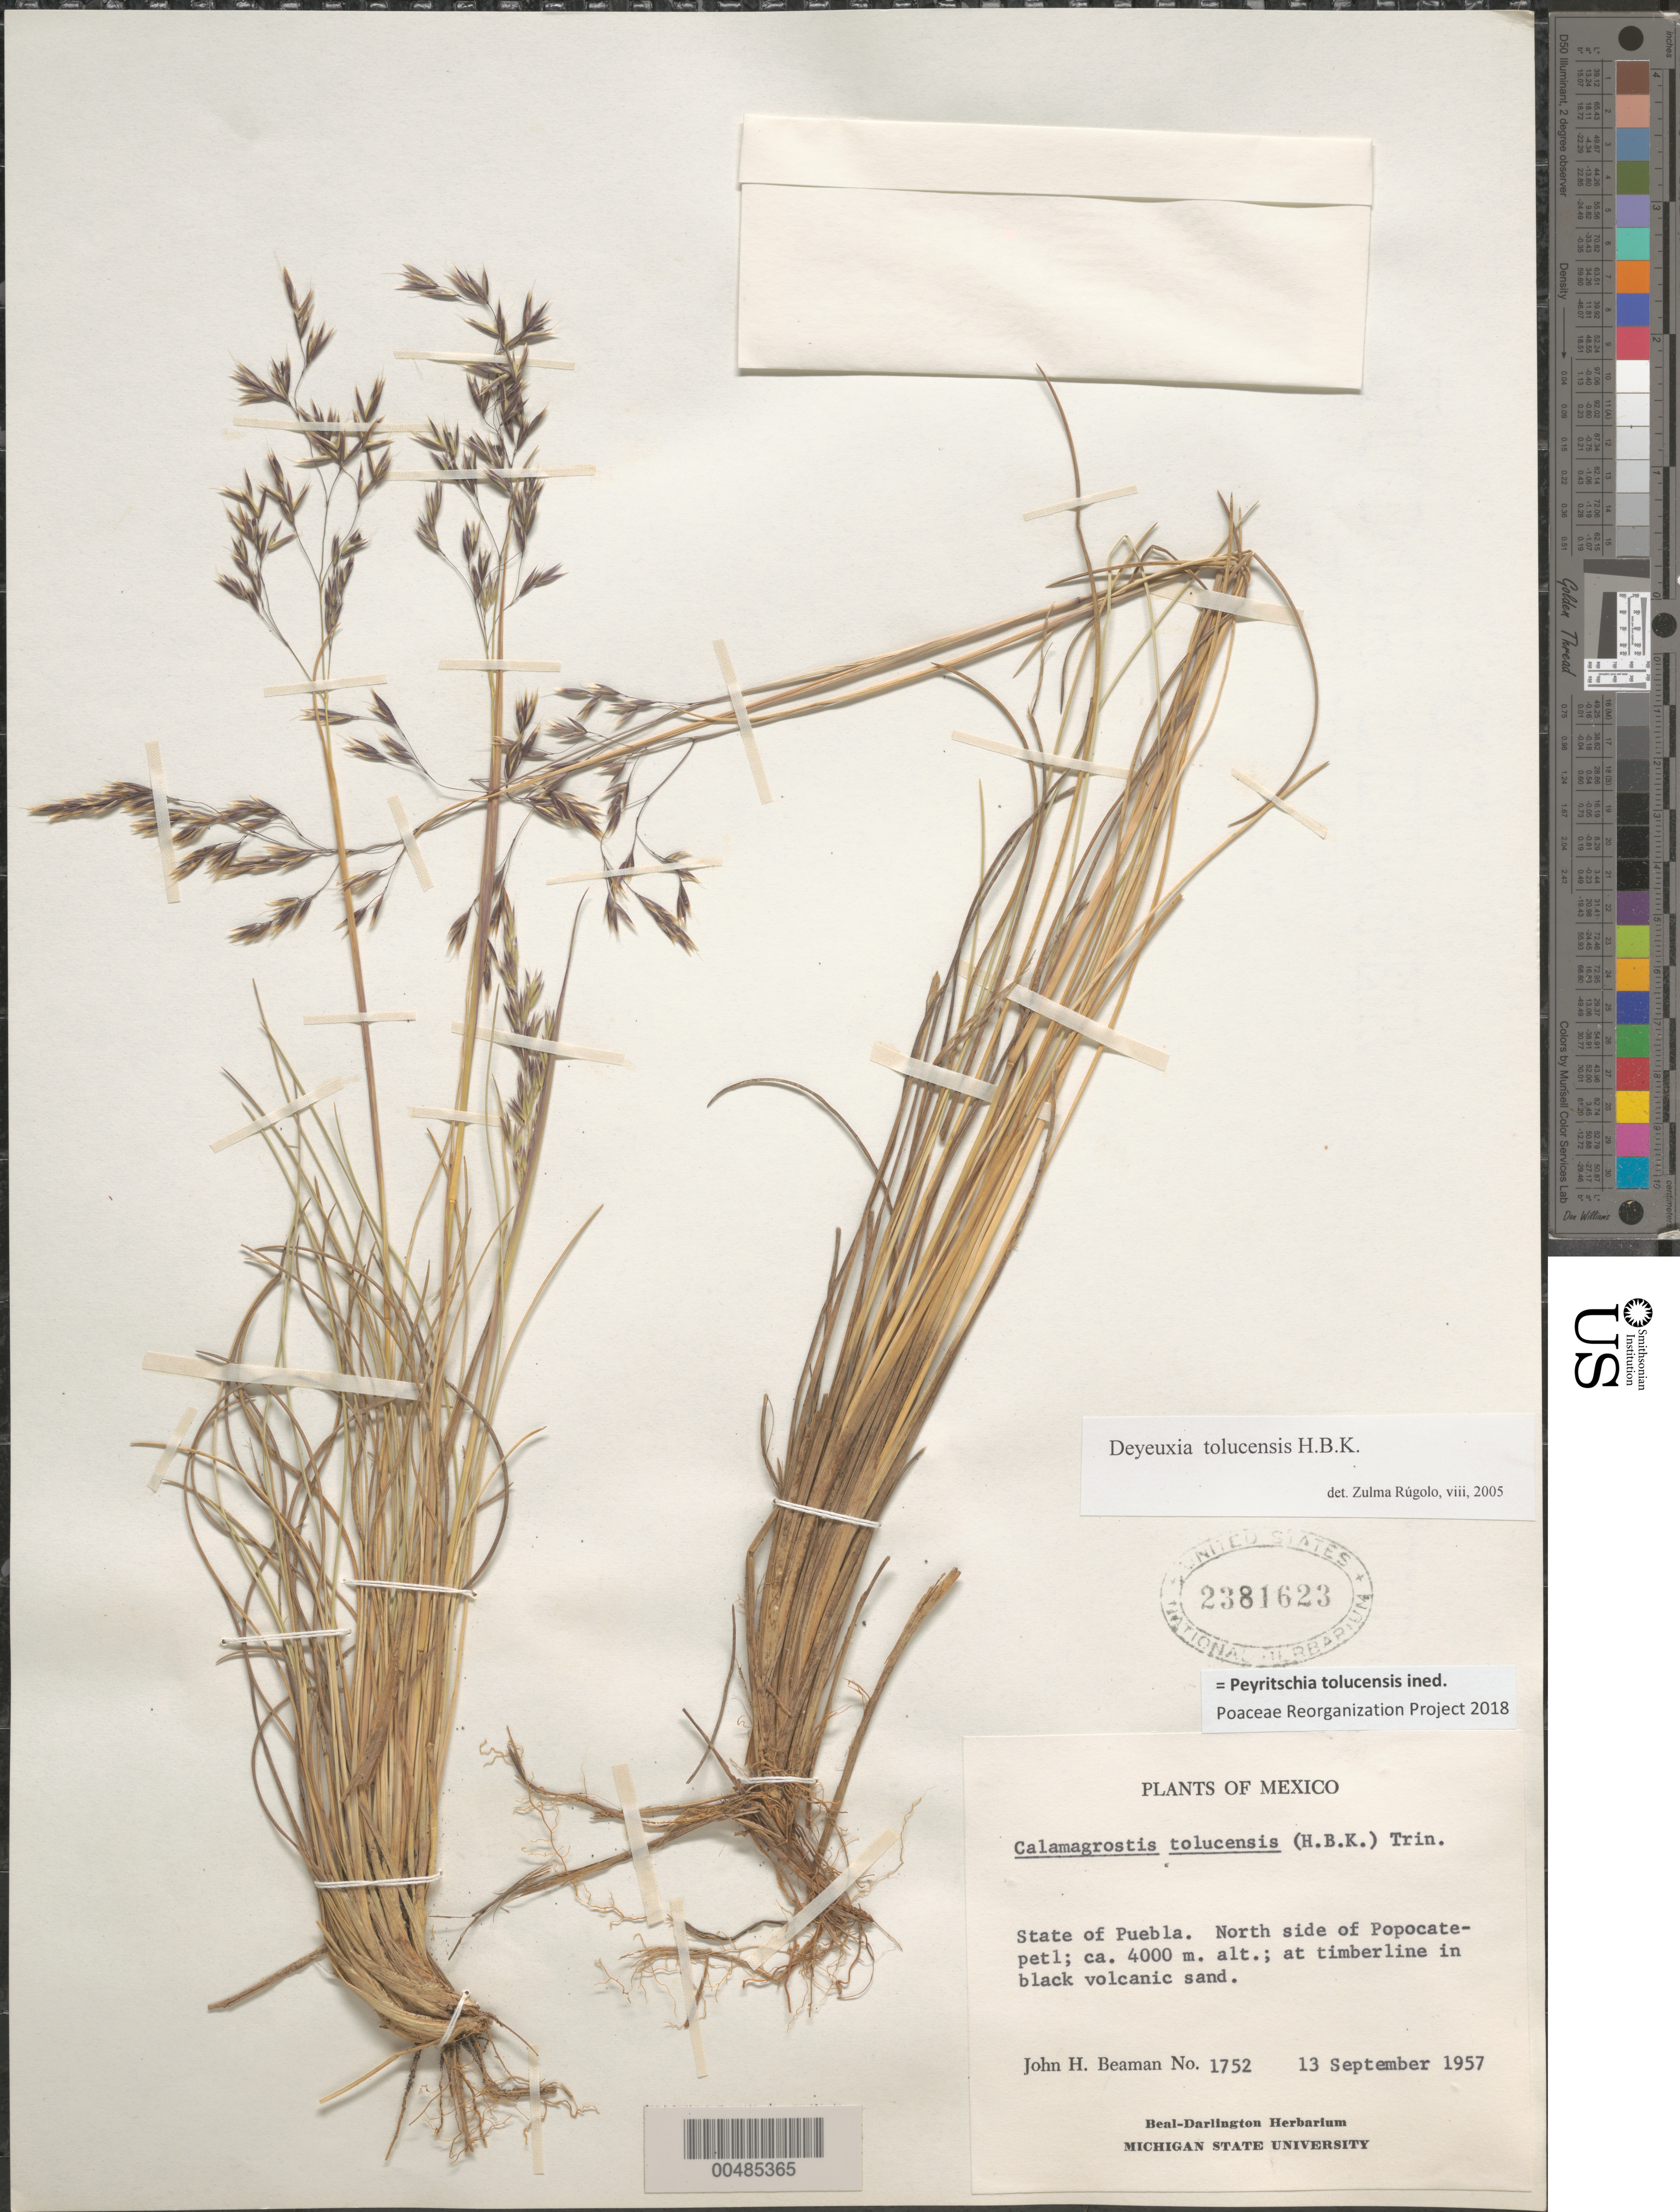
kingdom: Plantae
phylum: Tracheophyta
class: Liliopsida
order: Poales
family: Poaceae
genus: Peyritschia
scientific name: Peyritschia tolucensis ined.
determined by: Poaceae Reorganization Project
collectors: J. H. Beaman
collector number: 1752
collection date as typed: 13 Sep 1957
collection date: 1957-09-13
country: Mexico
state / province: Puebla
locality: N side of Popocatepetl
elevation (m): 4000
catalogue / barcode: US 2381623